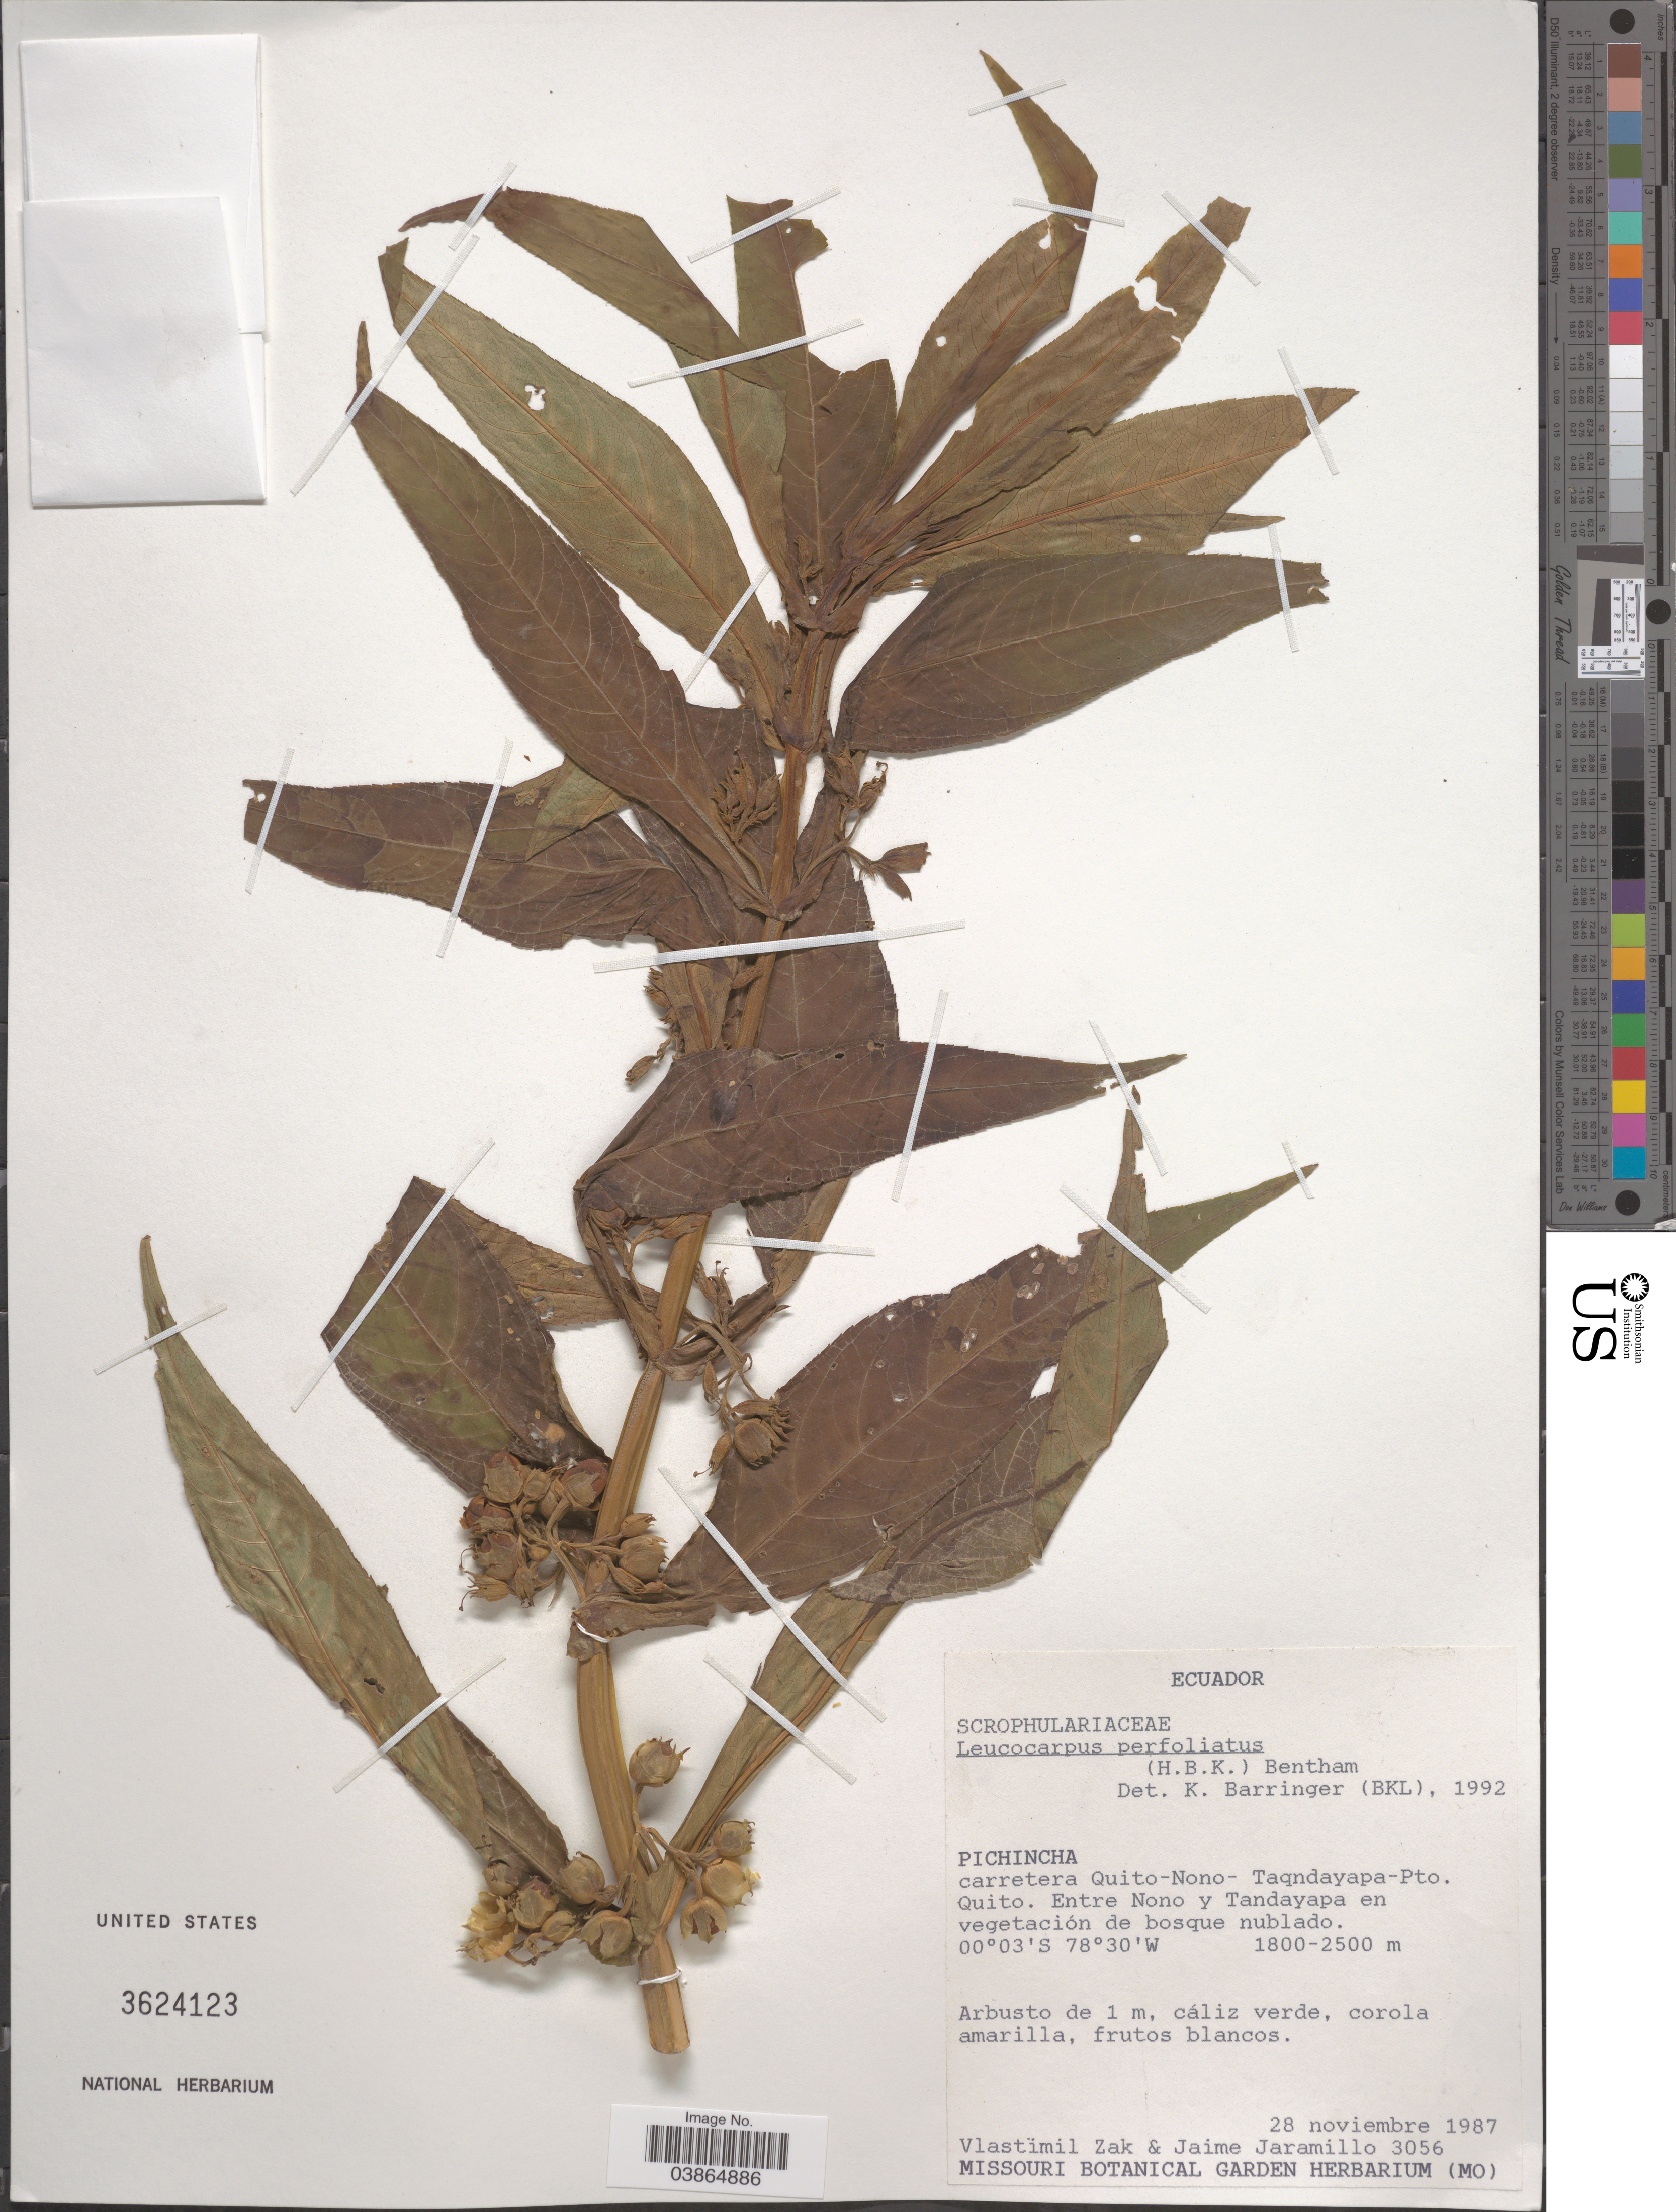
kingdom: Plantae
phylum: Tracheophyta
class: Magnoliopsida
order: Lamiales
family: Phrymaceae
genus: Leucocarpus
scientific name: Leucocarpus perfoliatus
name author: (Kunth) Benth.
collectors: V. Zak & J. Jaramillo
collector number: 3056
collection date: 1987-11-28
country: Ecuador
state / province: Pichincha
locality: Carretera Quit-Nono-Taqndayapa-Pto. Quito. Entre Nono y Tandayapa.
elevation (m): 1800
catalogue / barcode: US 3624123